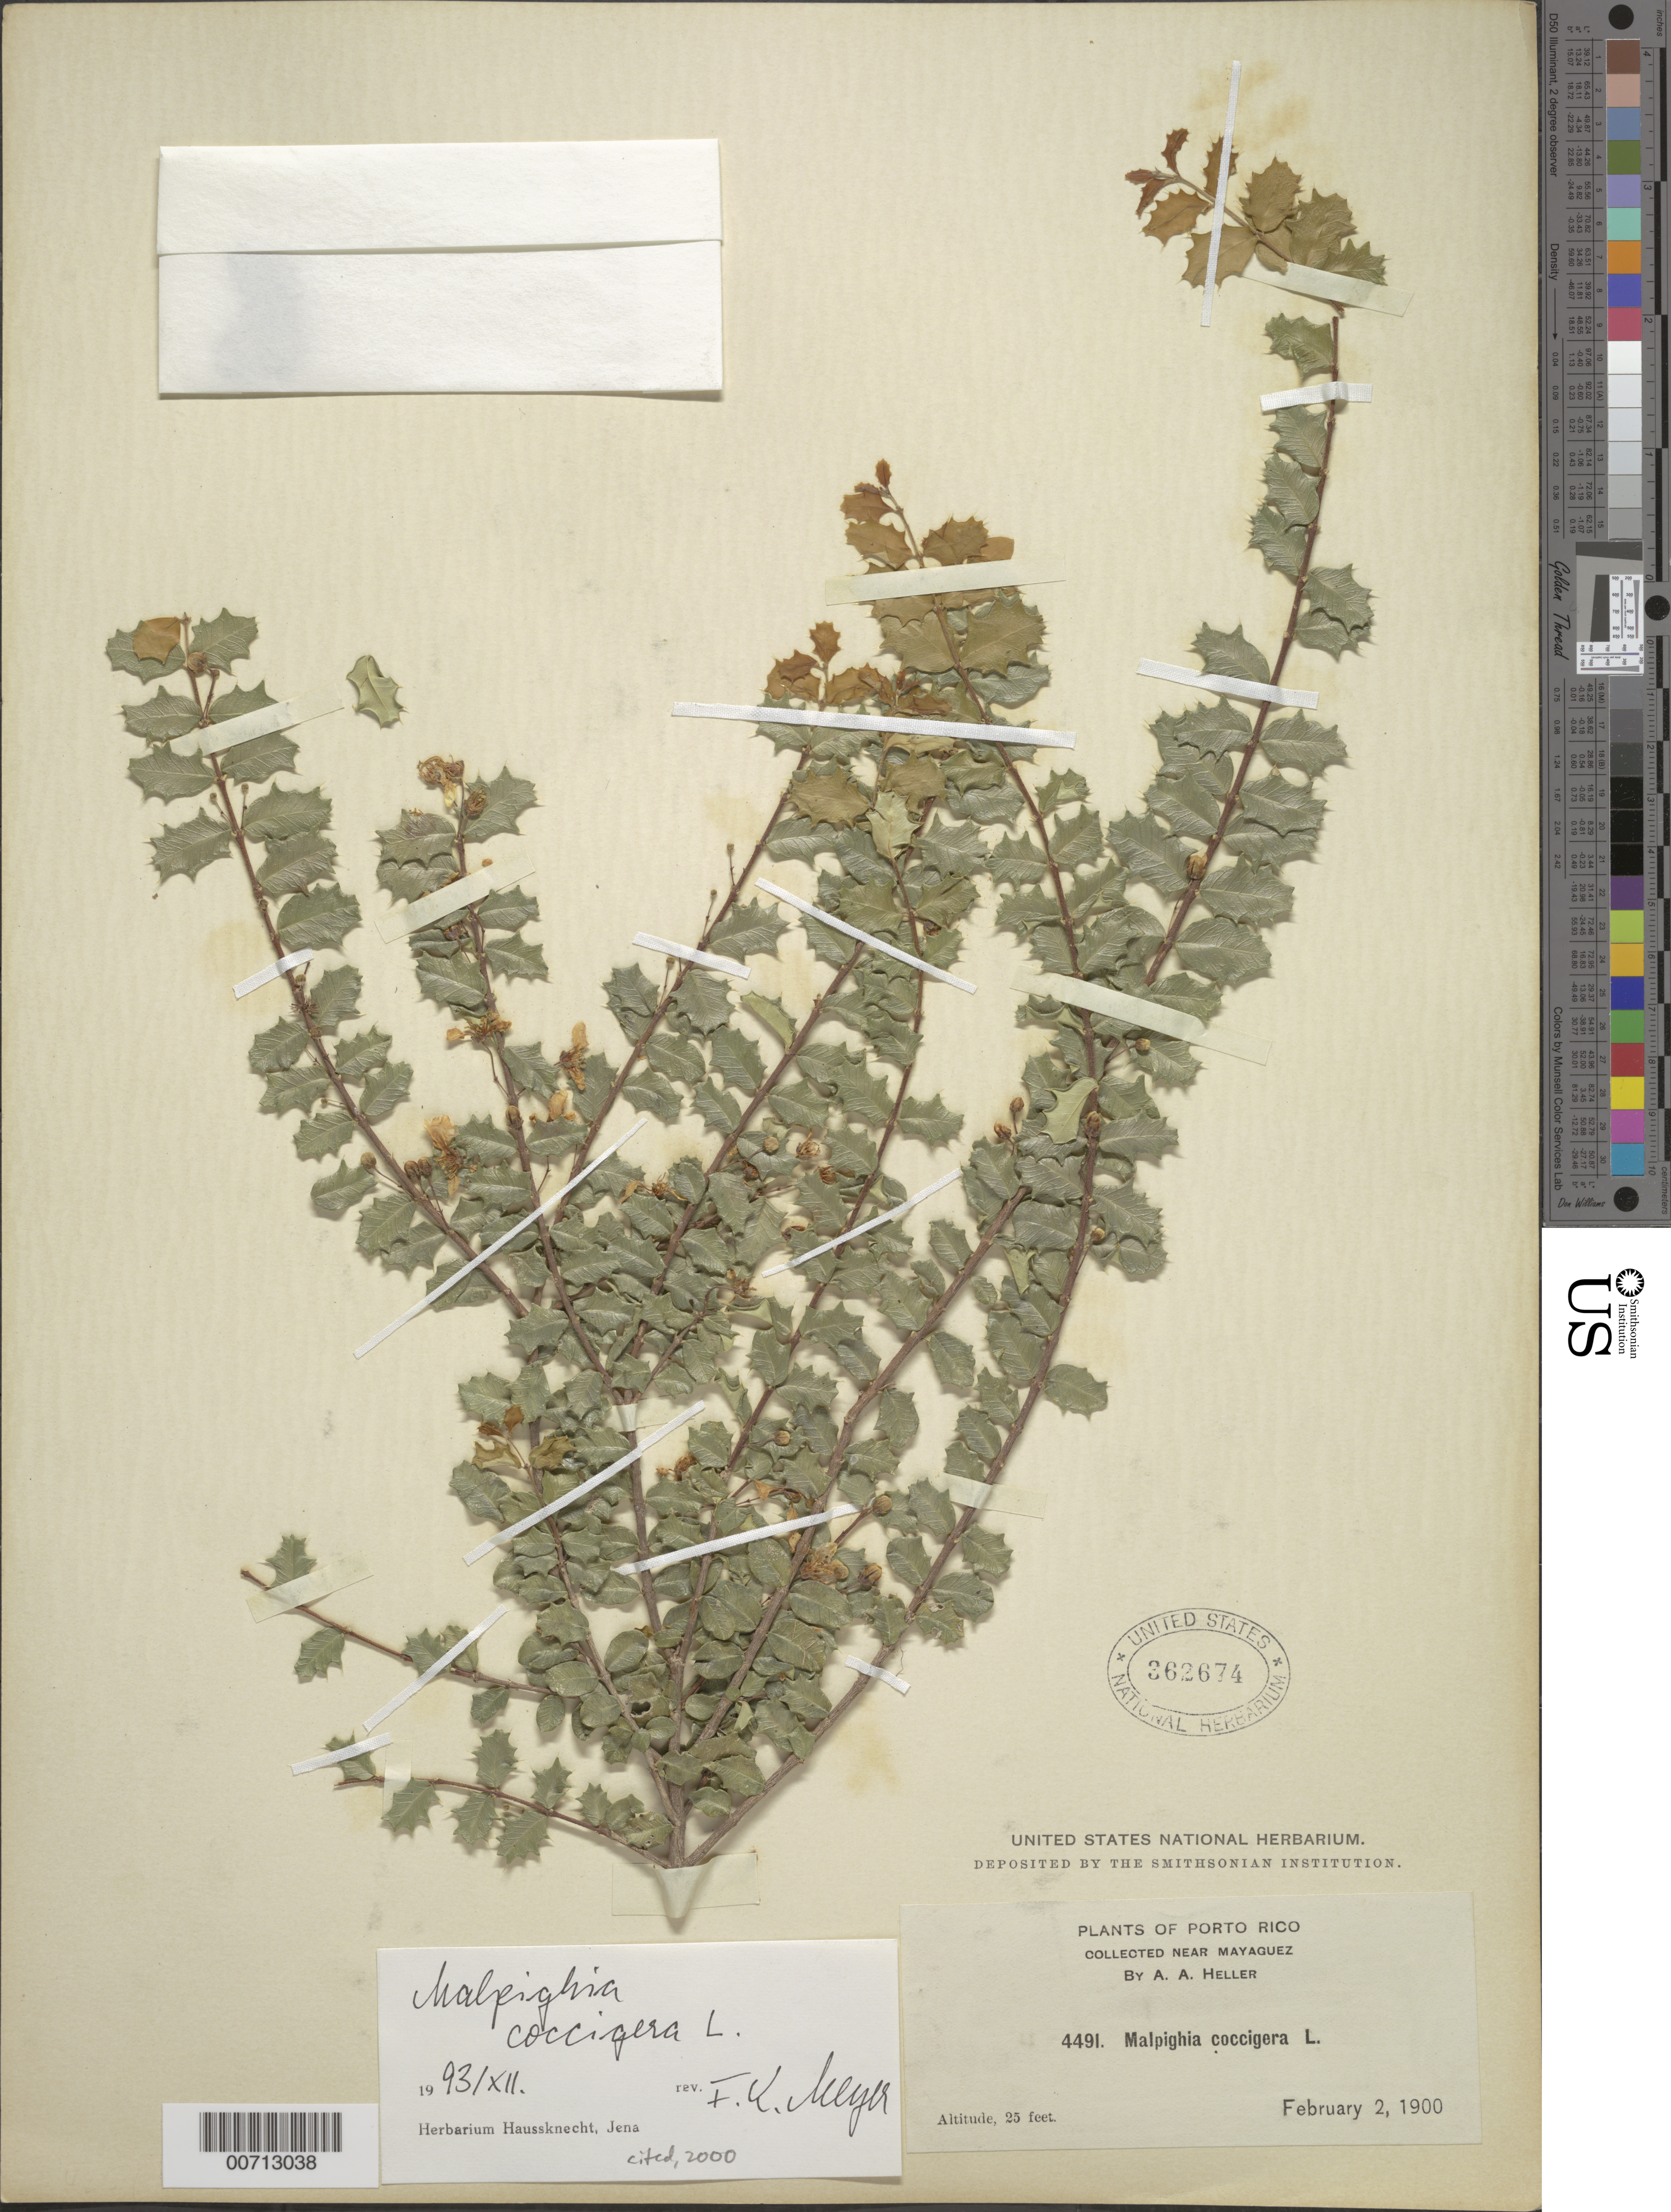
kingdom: Plantae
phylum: Tracheophyta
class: Magnoliopsida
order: Malpighiales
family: Malpighiaceae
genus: Malpighia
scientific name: Malpighia coccigera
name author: L.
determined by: Meyer, F. K.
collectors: A. A. Heller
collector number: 4491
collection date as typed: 02 Feb 1900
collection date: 1900-02-02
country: Puerto Rico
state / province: Mayaguez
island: Greater Antilles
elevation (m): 8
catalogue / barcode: US 362674